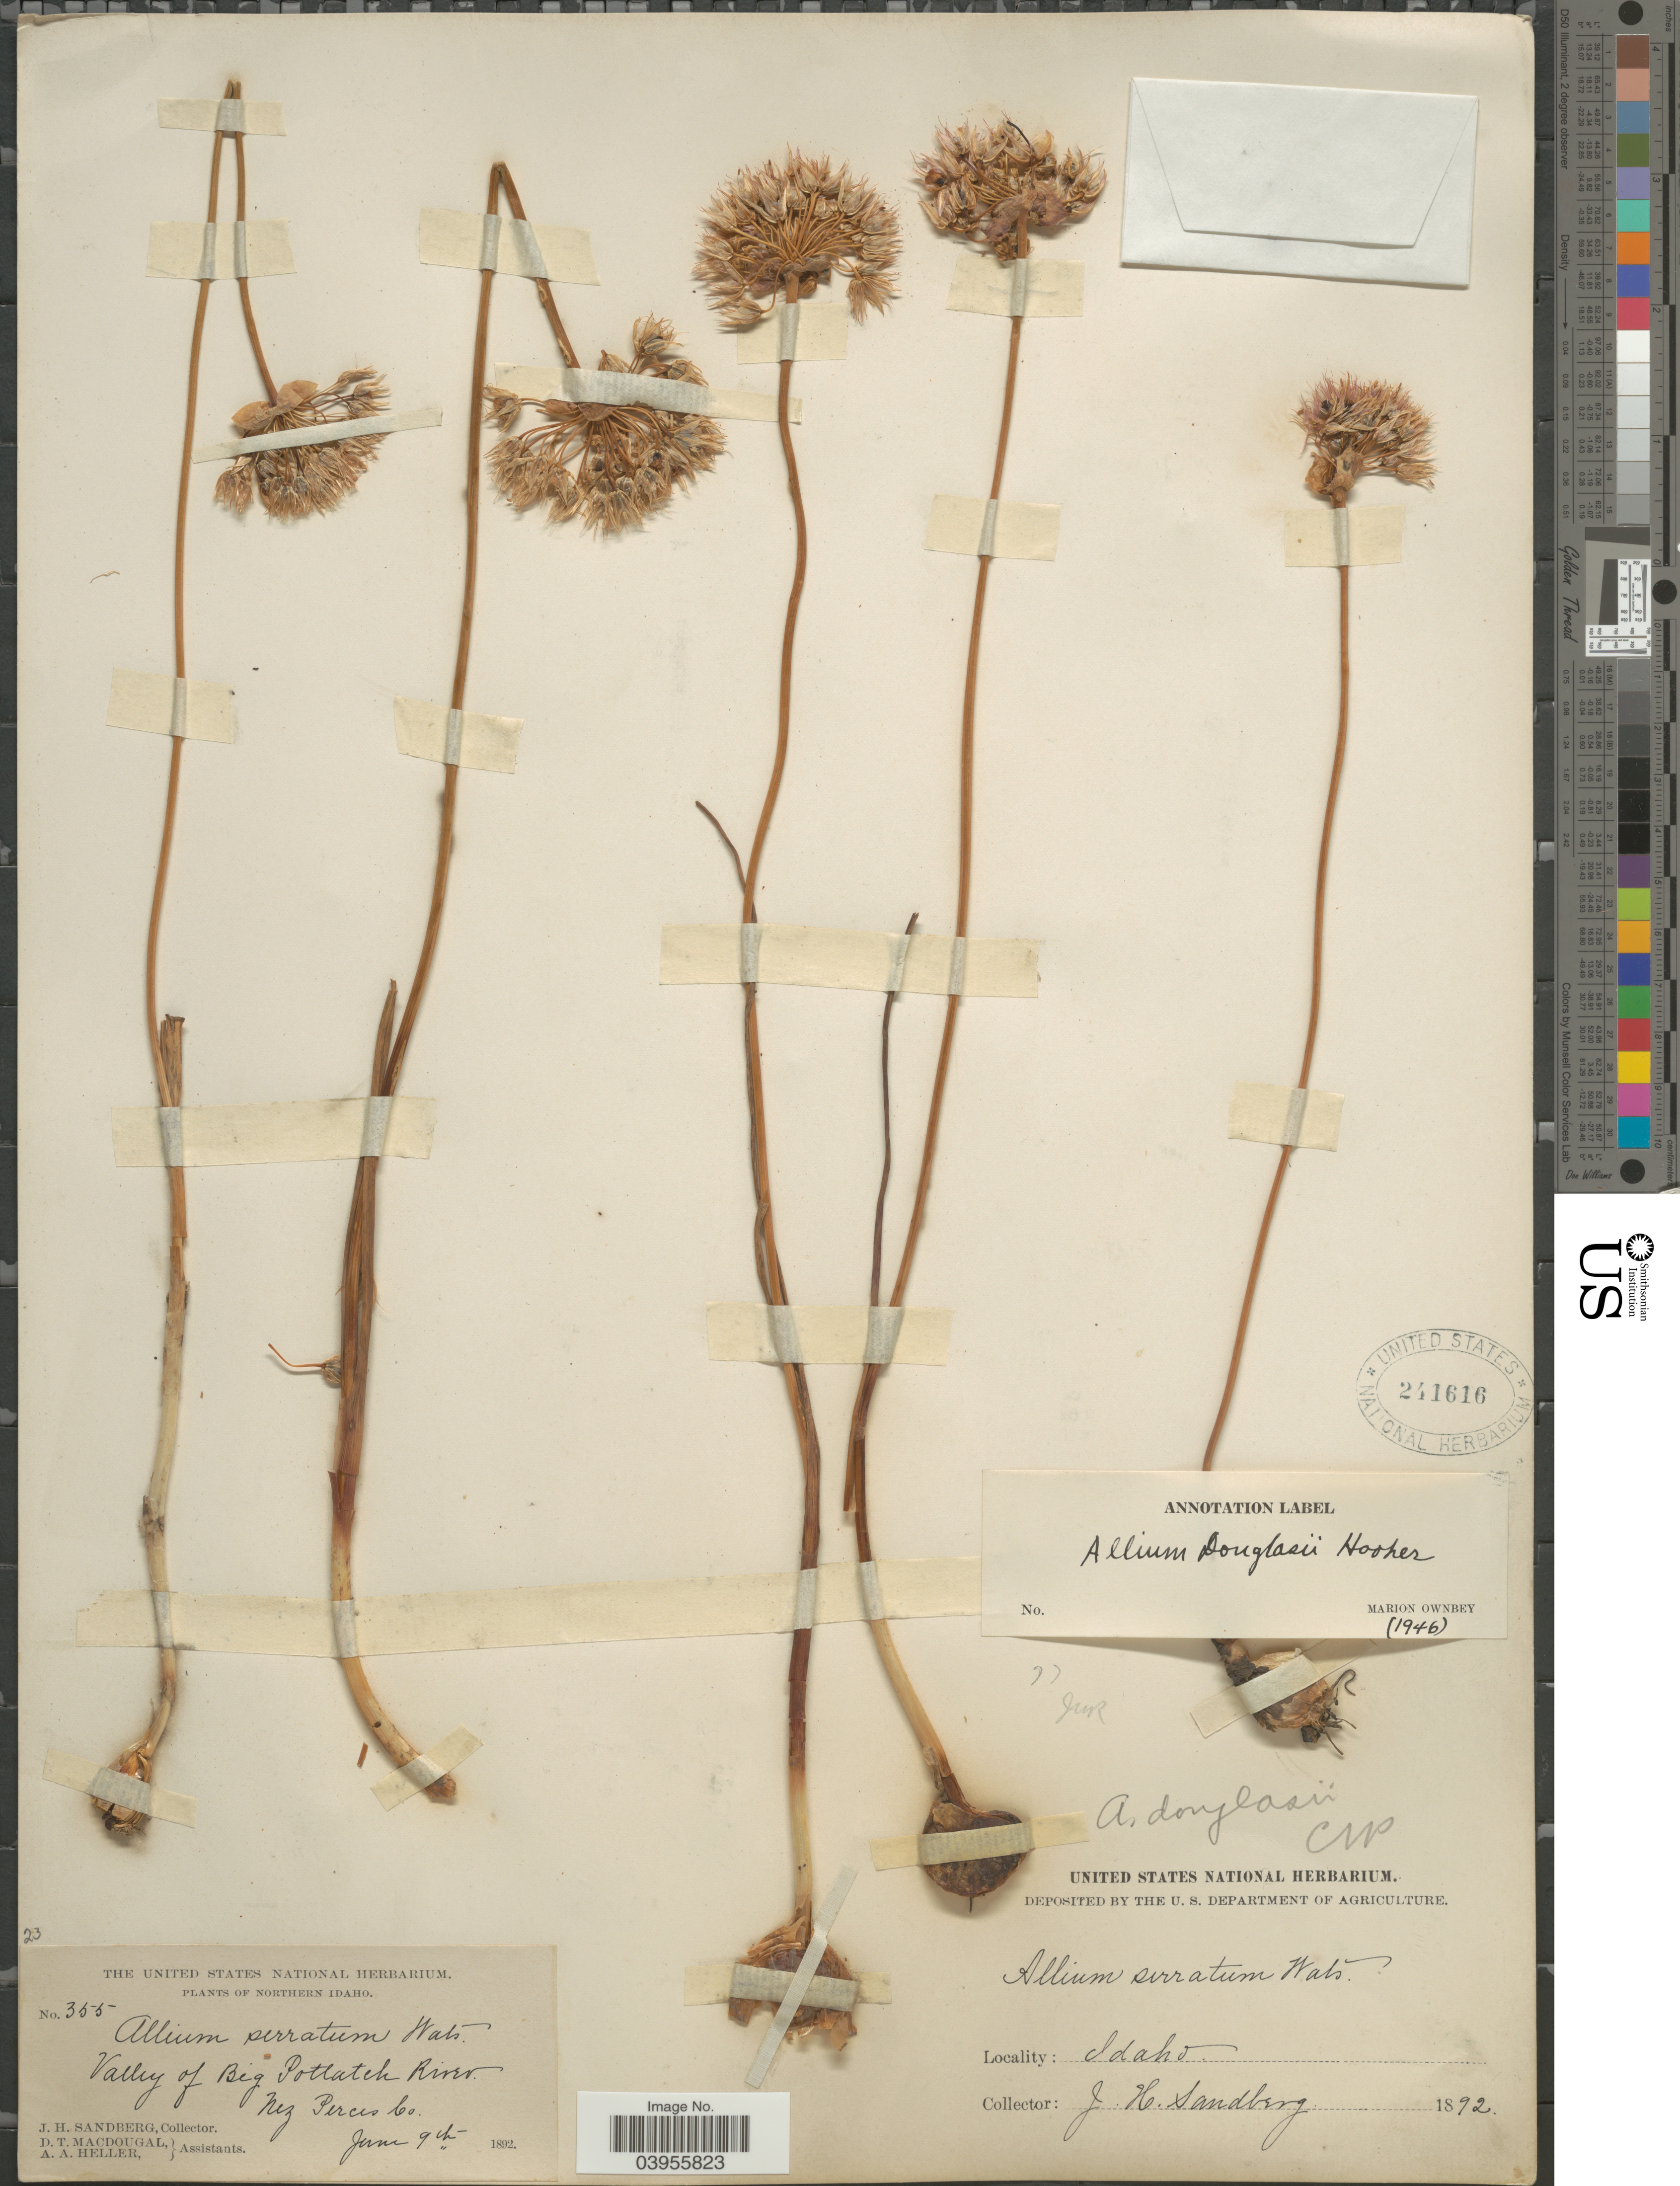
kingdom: Plantae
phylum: Tracheophyta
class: Liliopsida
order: Asparagales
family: Amaryllidaceae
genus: Allium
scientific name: Allium douglasii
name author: Hook.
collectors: J. H. Sandberg, D. T. MacDougal & A. A. Heller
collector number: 355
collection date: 1892-06-09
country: United States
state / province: Idaho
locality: Northern Idaho. Valley of Big Potlatch River. Nez Perces Co.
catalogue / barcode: US 241616